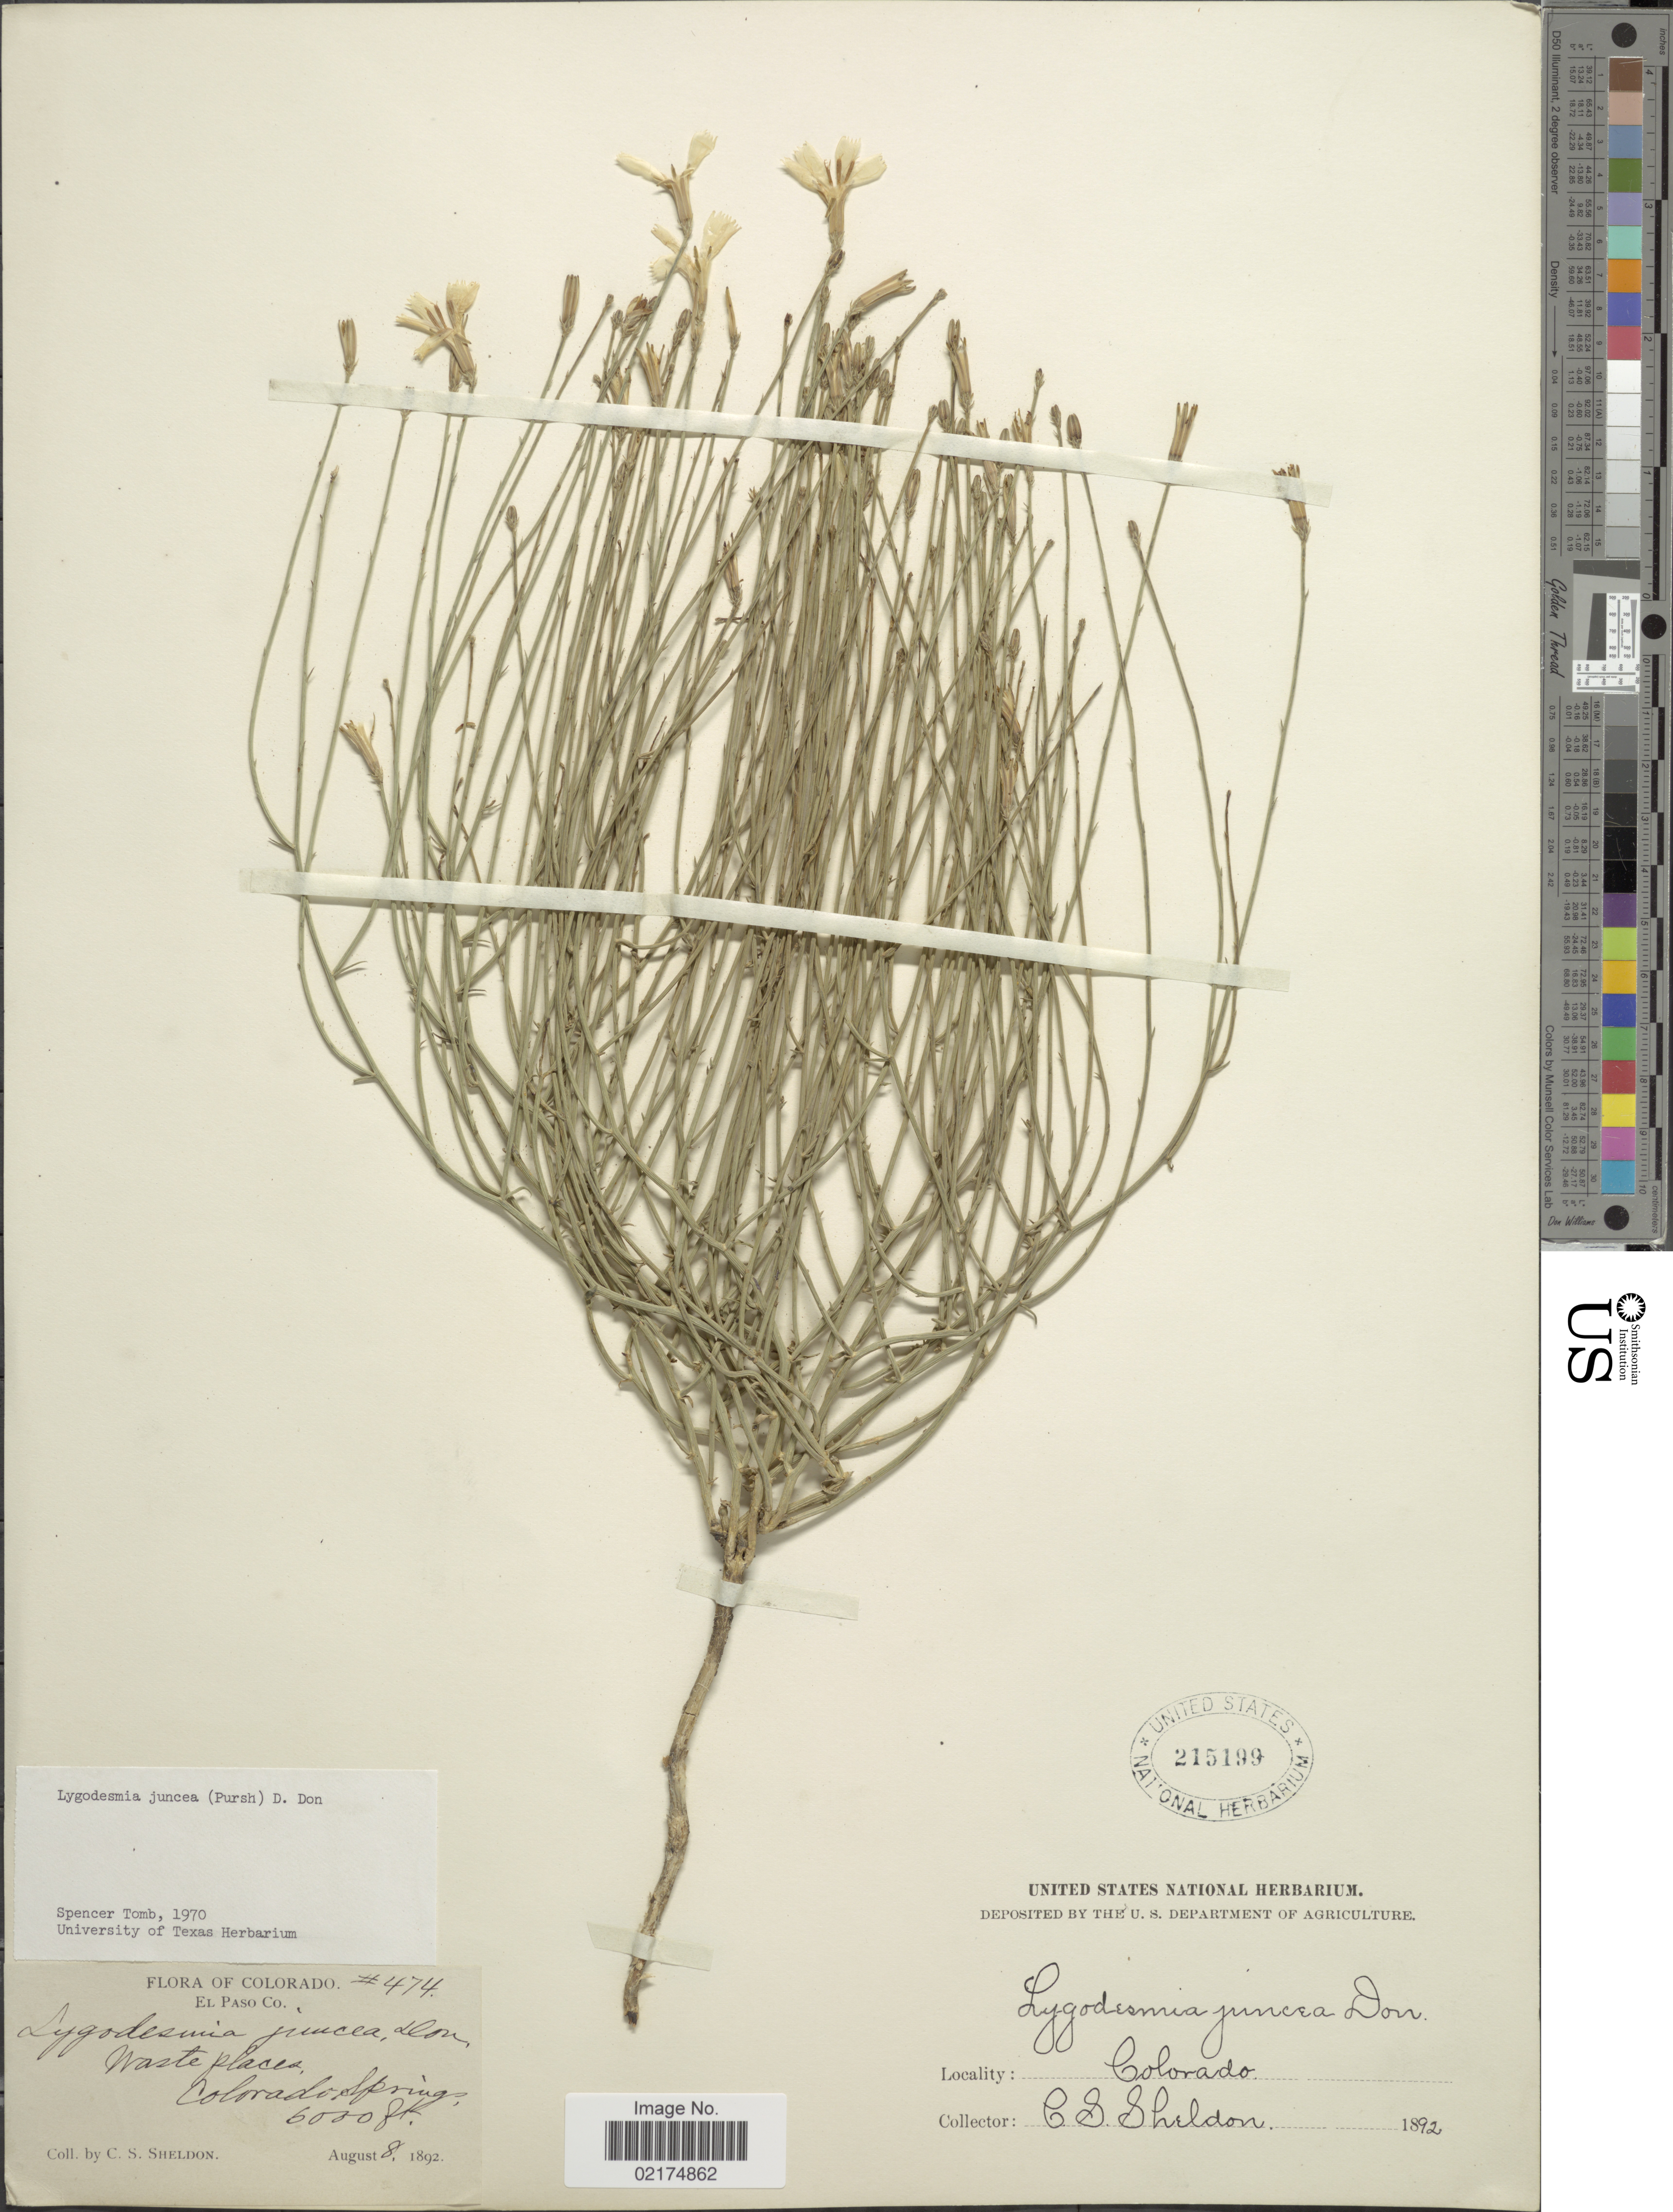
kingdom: Plantae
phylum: Tracheophyta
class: Magnoliopsida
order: Asterales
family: Asteraceae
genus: Lygodesmia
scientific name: Lygodesmia juncea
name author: D. Don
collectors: C. S. Sheldon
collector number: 474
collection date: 1892-08-08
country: United States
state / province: Colorado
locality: El Paso Co., Colorado Spring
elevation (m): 1829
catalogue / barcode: US 215199